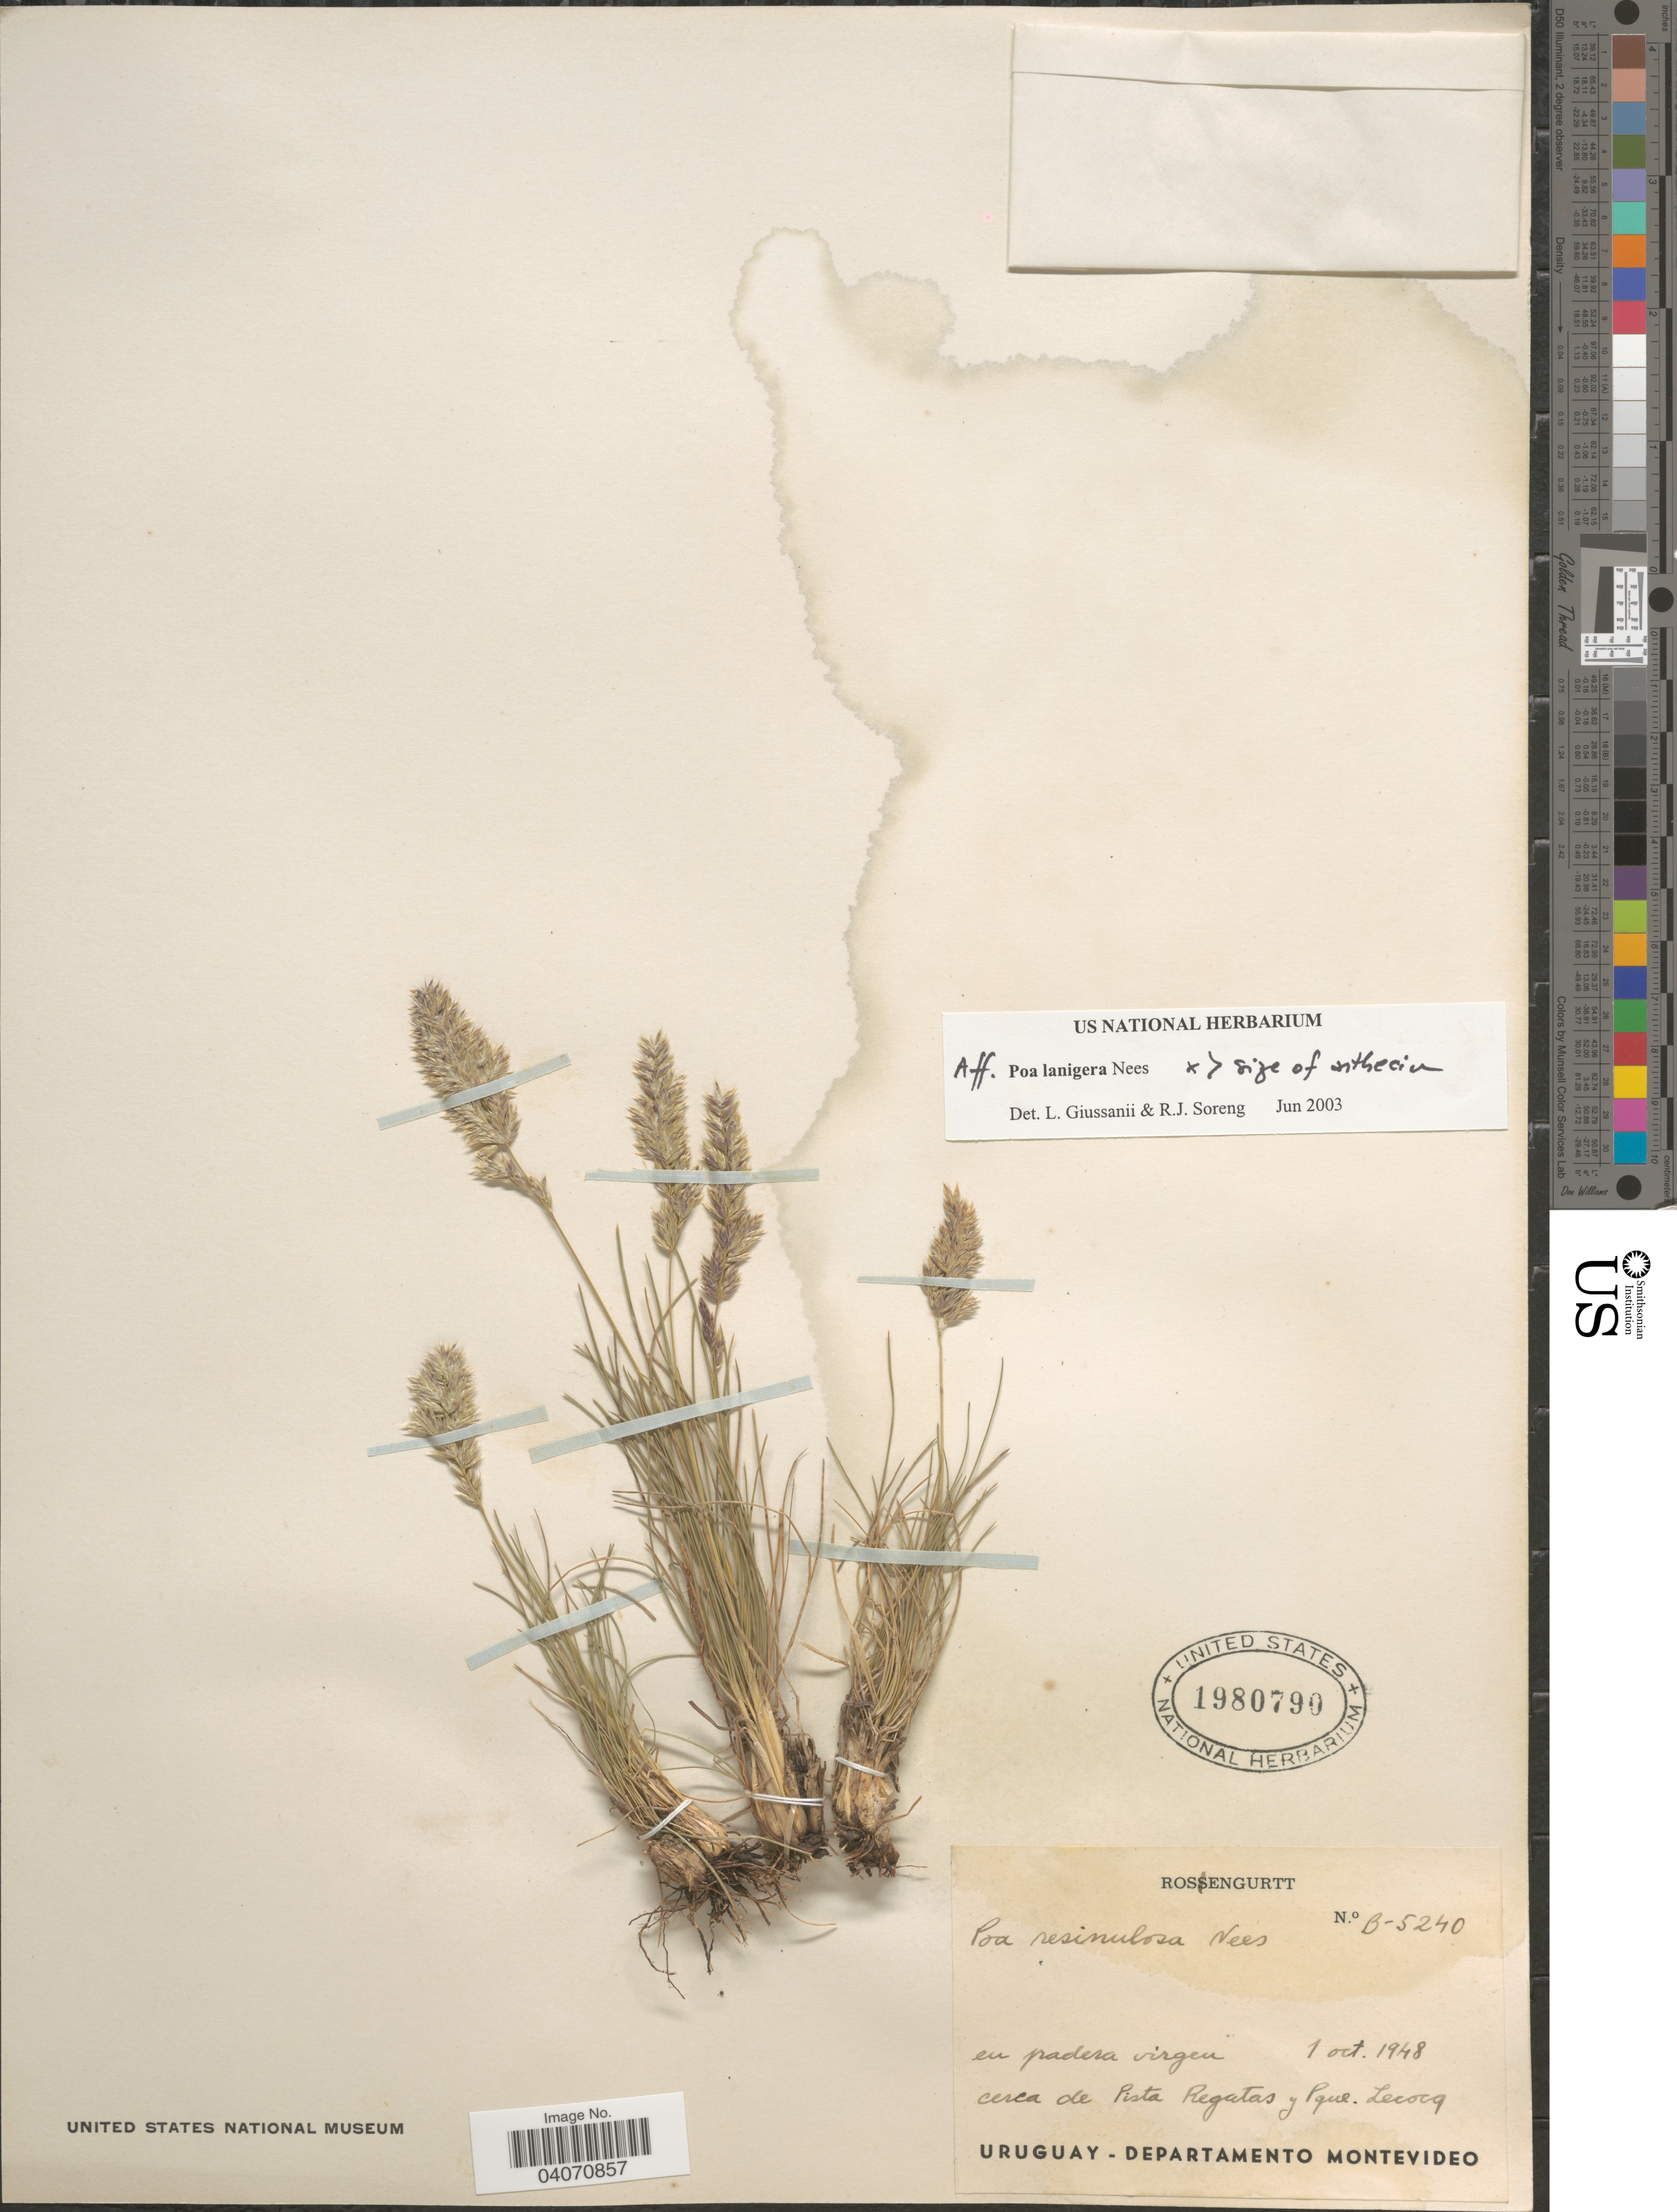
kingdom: Plantae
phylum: Tracheophyta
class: Liliopsida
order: Poales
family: Poaceae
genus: Poa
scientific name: Poa lanigera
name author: Nees in Mart.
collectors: Rosengurtt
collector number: B-5240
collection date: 1948-10-01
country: Uruguay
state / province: Montevideo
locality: En padera virgen cerca de Pista Regatas y Pque. Lecocq. Departamento Montevideo.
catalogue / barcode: US 1980790